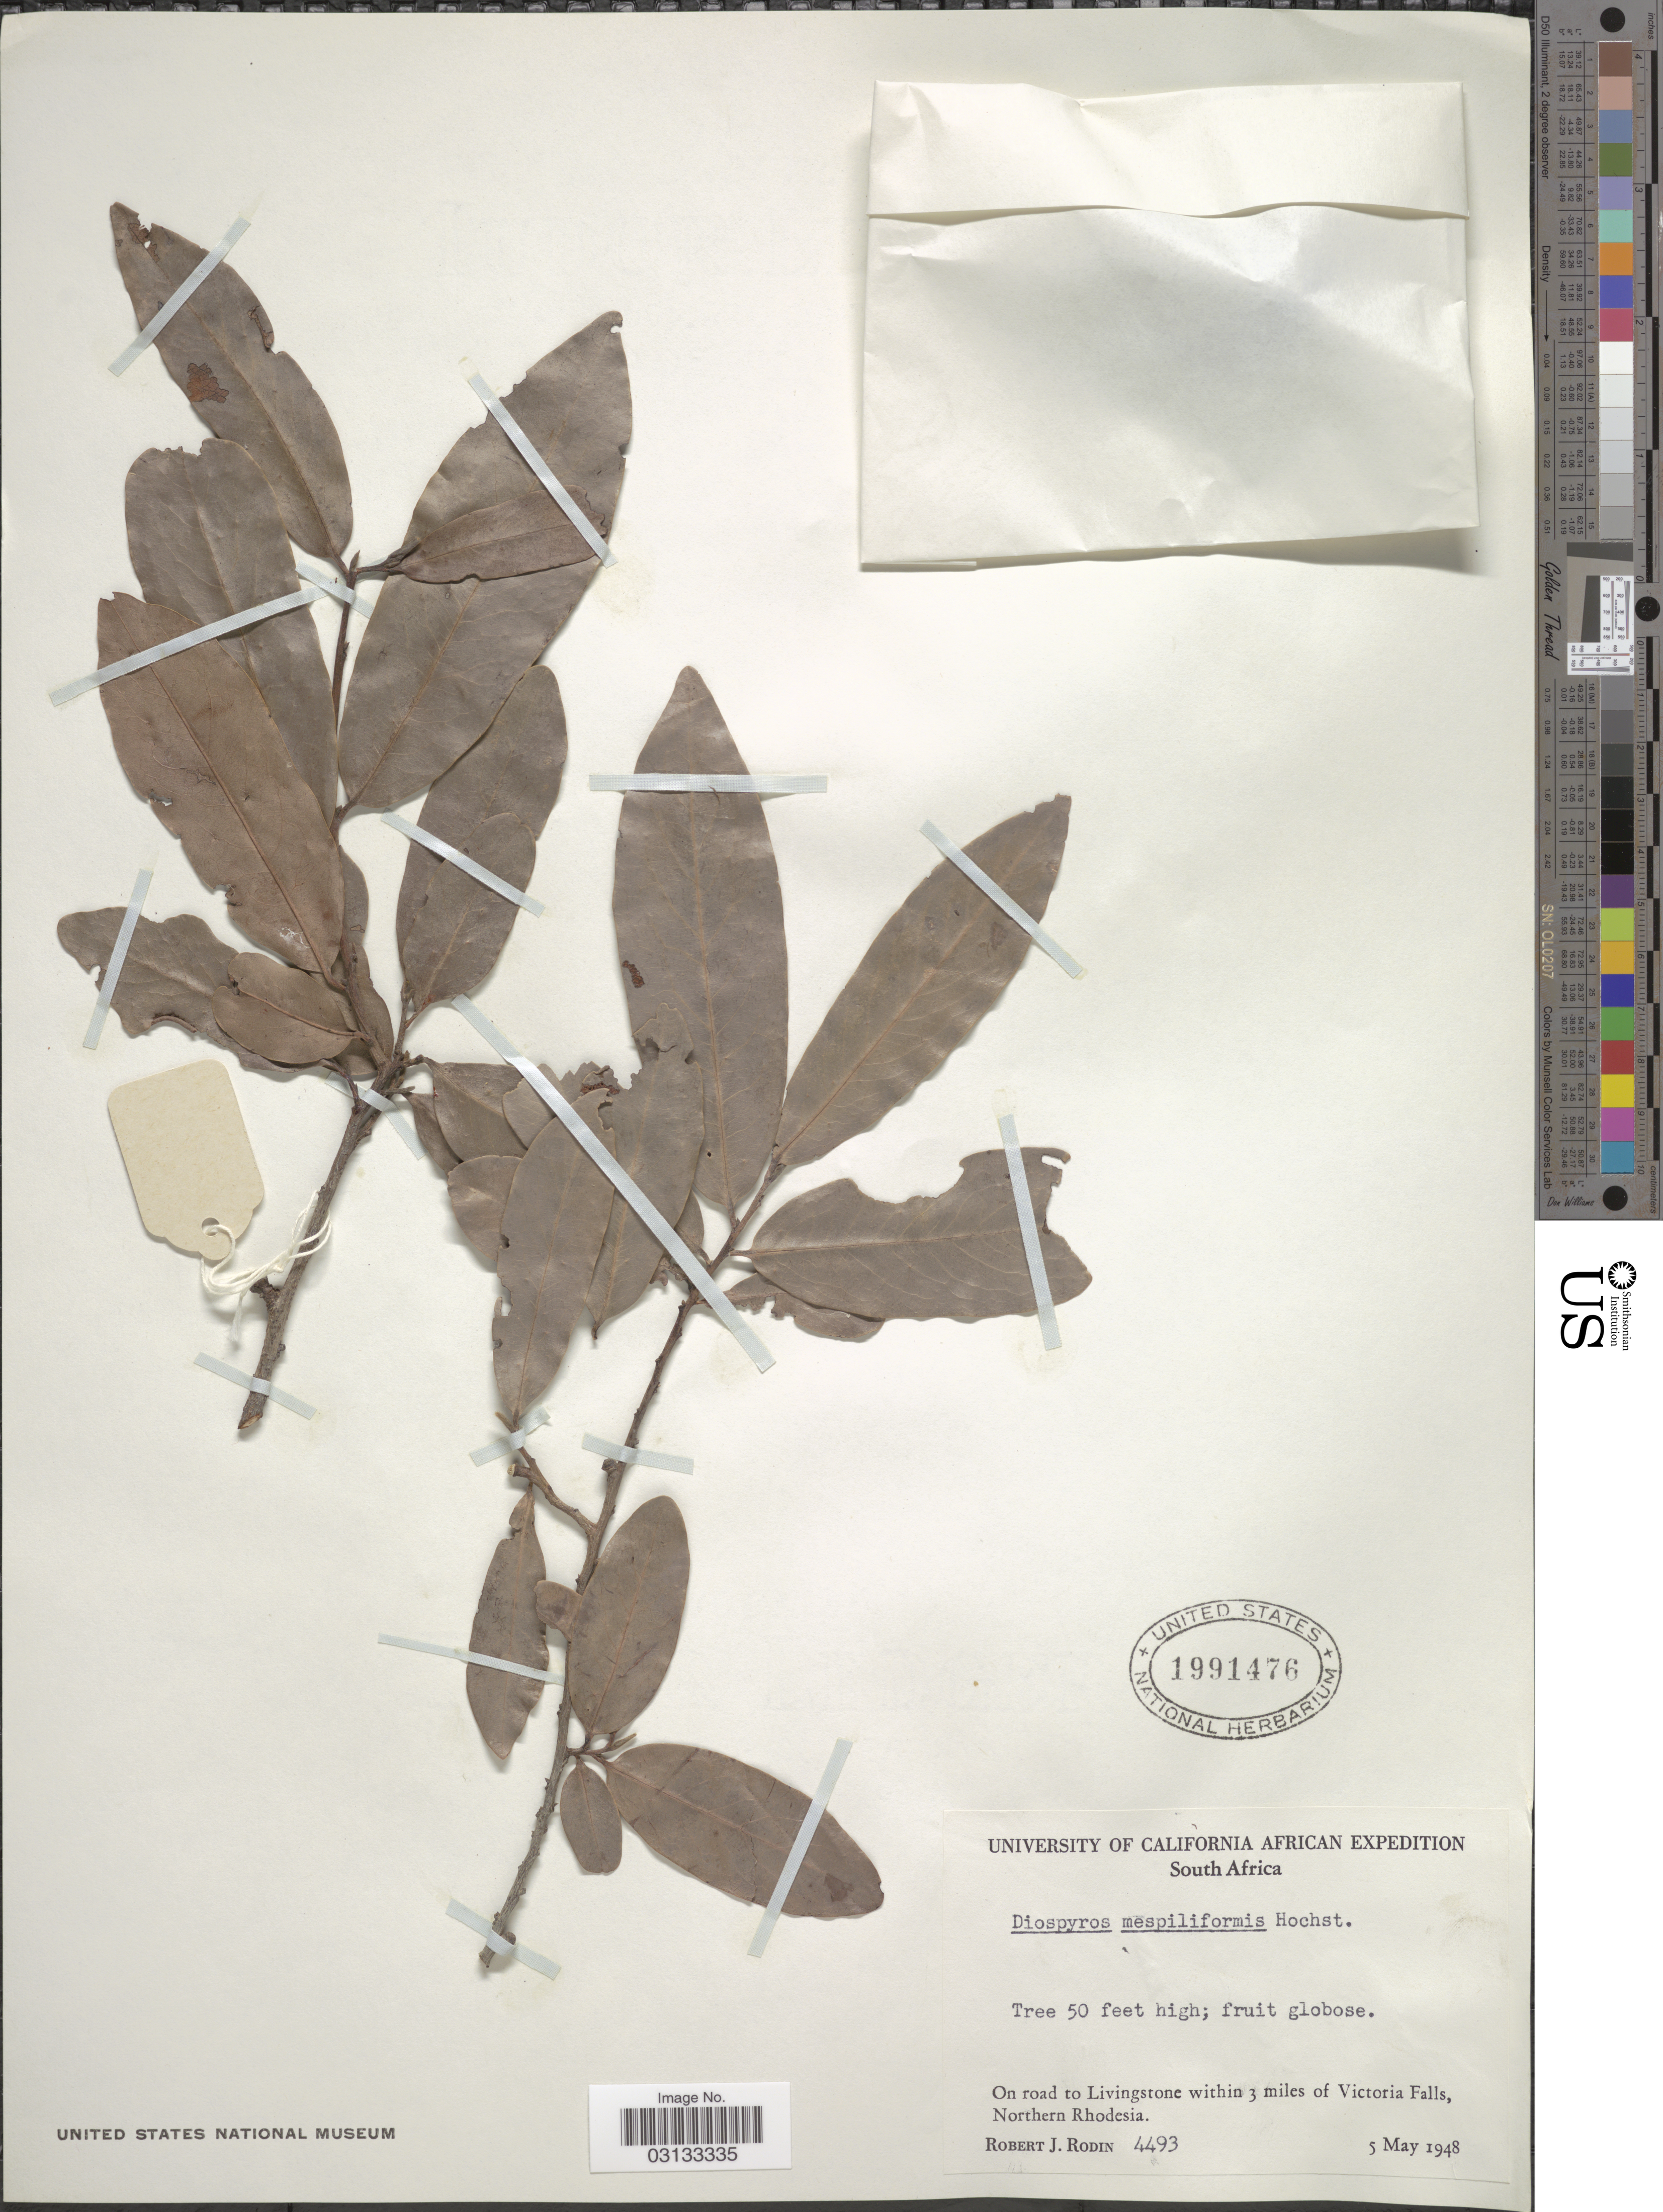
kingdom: Plantae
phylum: Tracheophyta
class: Magnoliopsida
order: Ericales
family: Ebenaceae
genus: Diospyros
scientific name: Diospyros mespiliformis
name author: Hochst. ex A. DC.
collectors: R. J. Rodin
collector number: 4493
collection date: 1948-05-05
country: Zambia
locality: On road to Livingstone within 3 miles of Victoria Falls, Northern Rhodesia.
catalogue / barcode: US 1991476